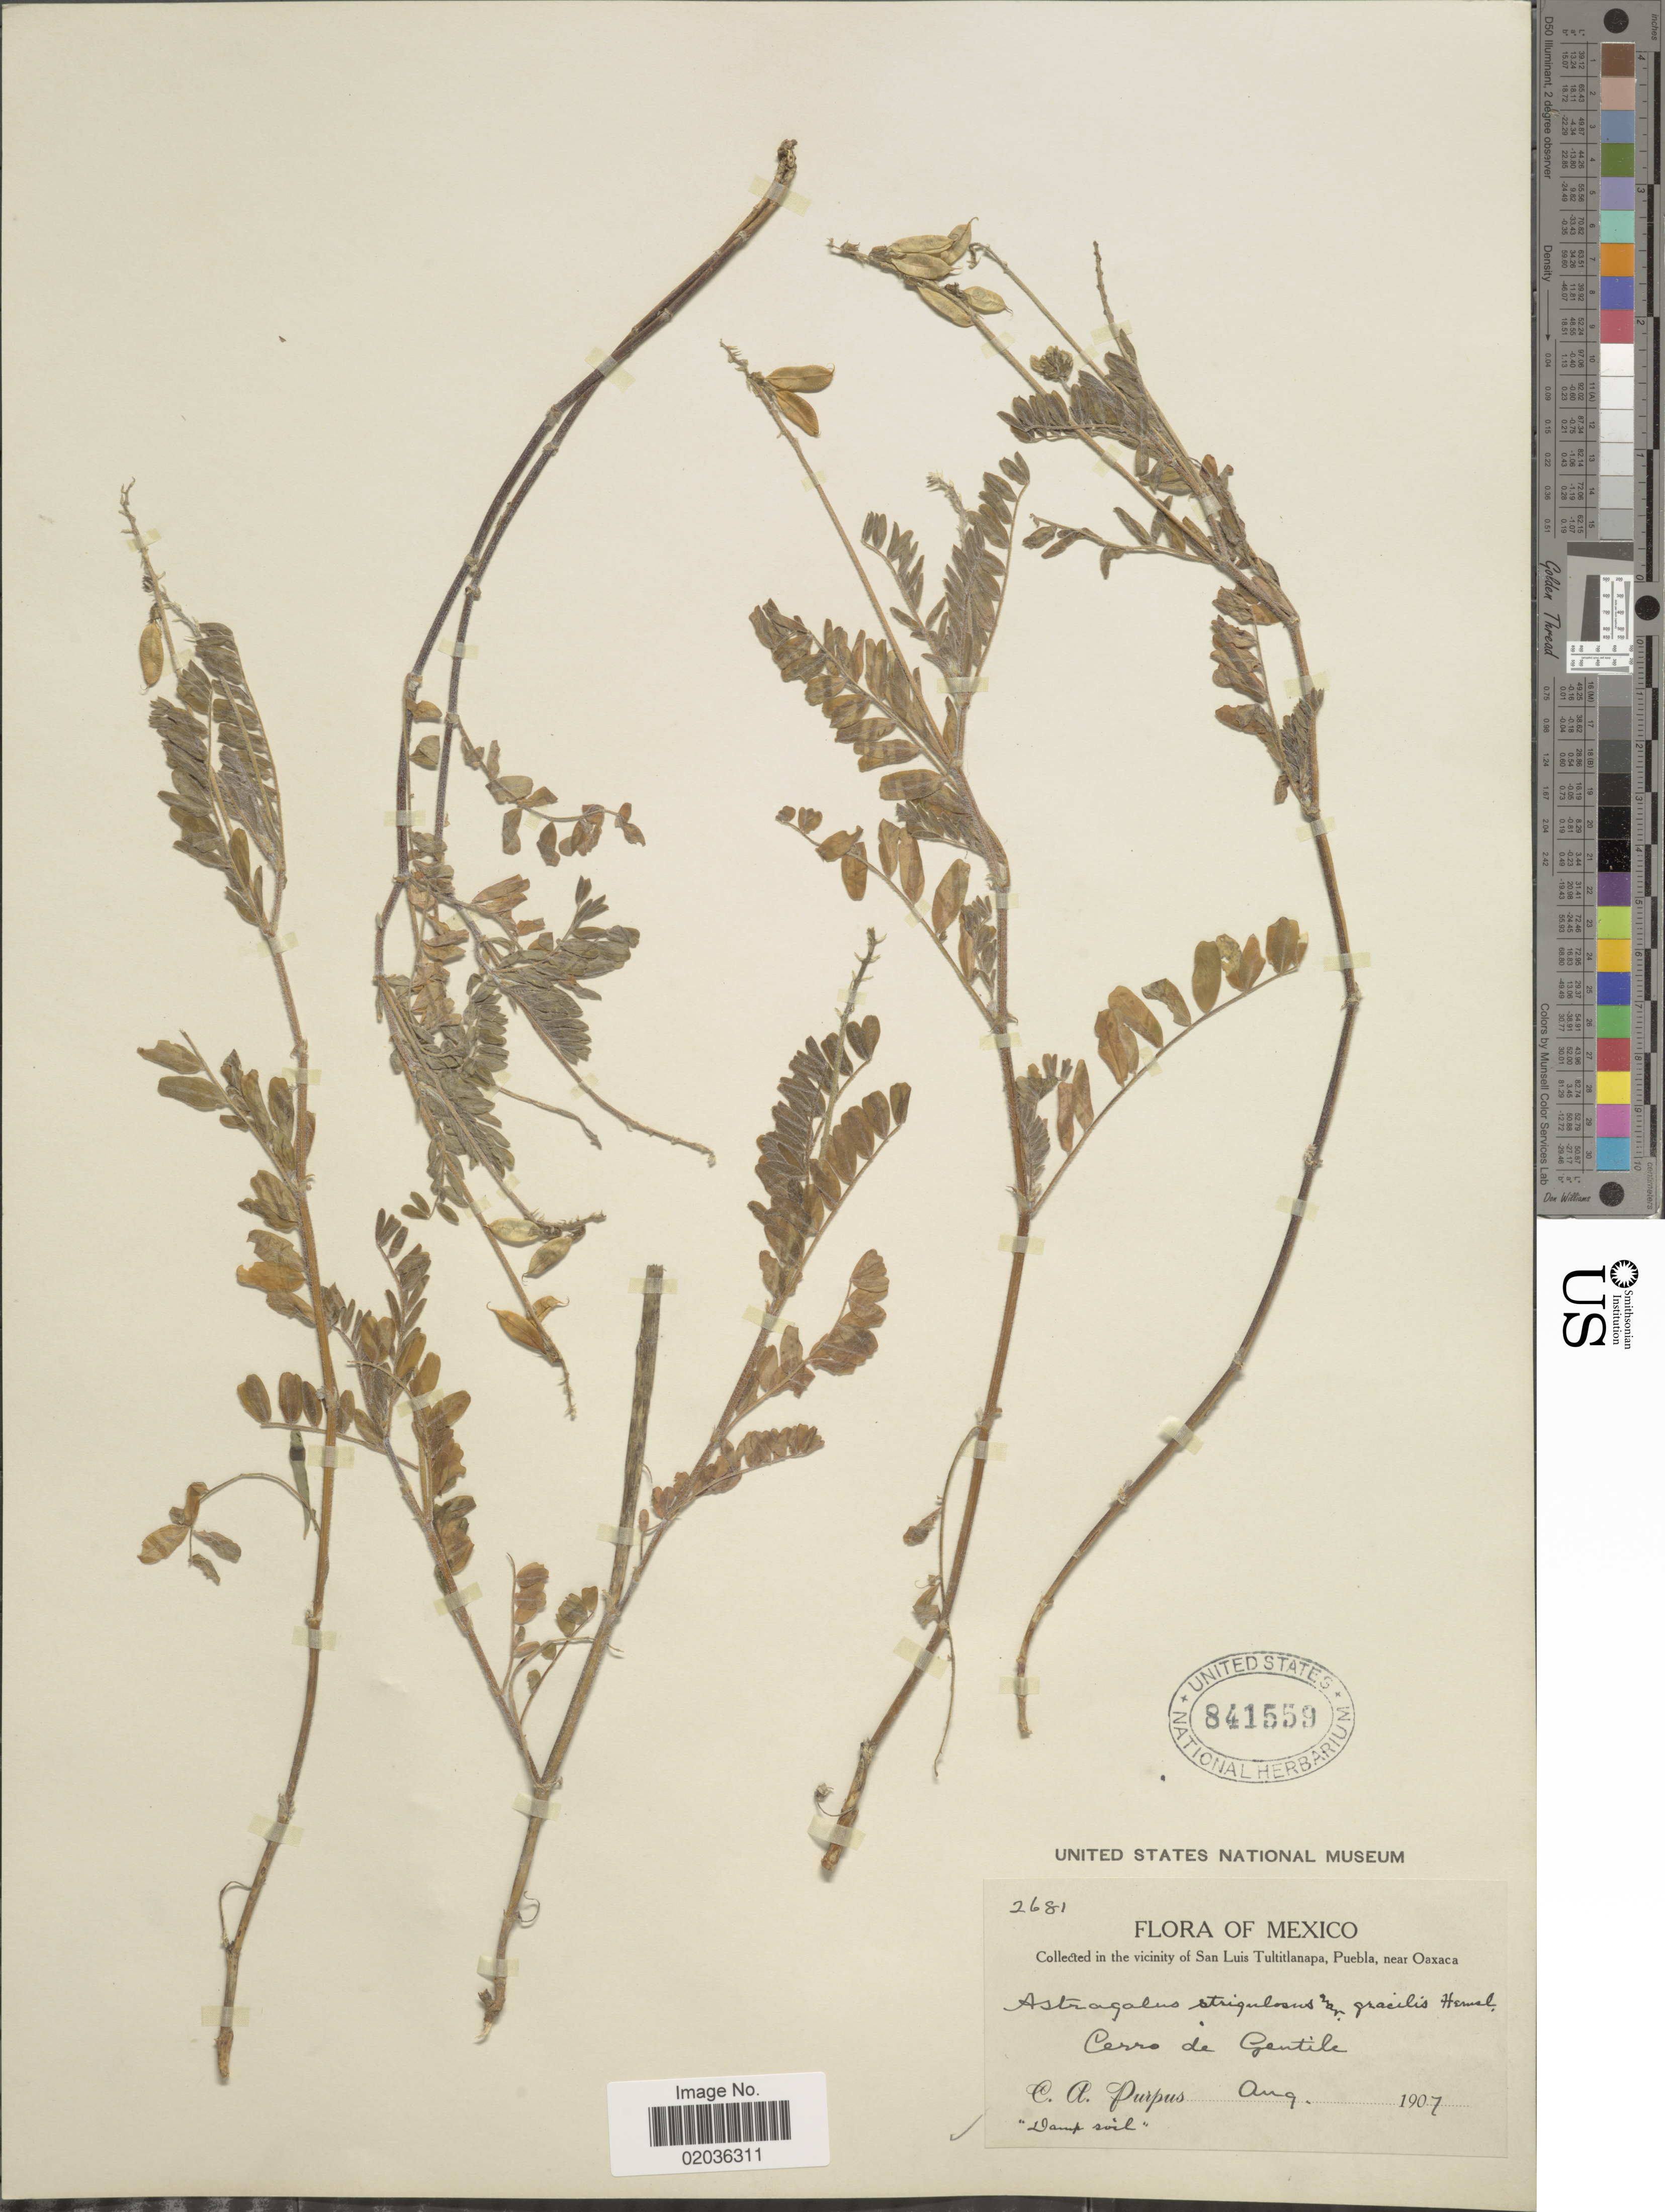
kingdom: Plantae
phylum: Tracheophyta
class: Magnoliopsida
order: Fabales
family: Fabaceae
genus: Astragalus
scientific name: Astragalus strigulosus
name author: Kunth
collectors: C. A. Purpus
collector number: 2681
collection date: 1907-08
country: Mexico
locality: In the vicinity of San Luis Tultitlanapa, Puebla, near Oaxaca. Cerro de Gentile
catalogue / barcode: US 841559